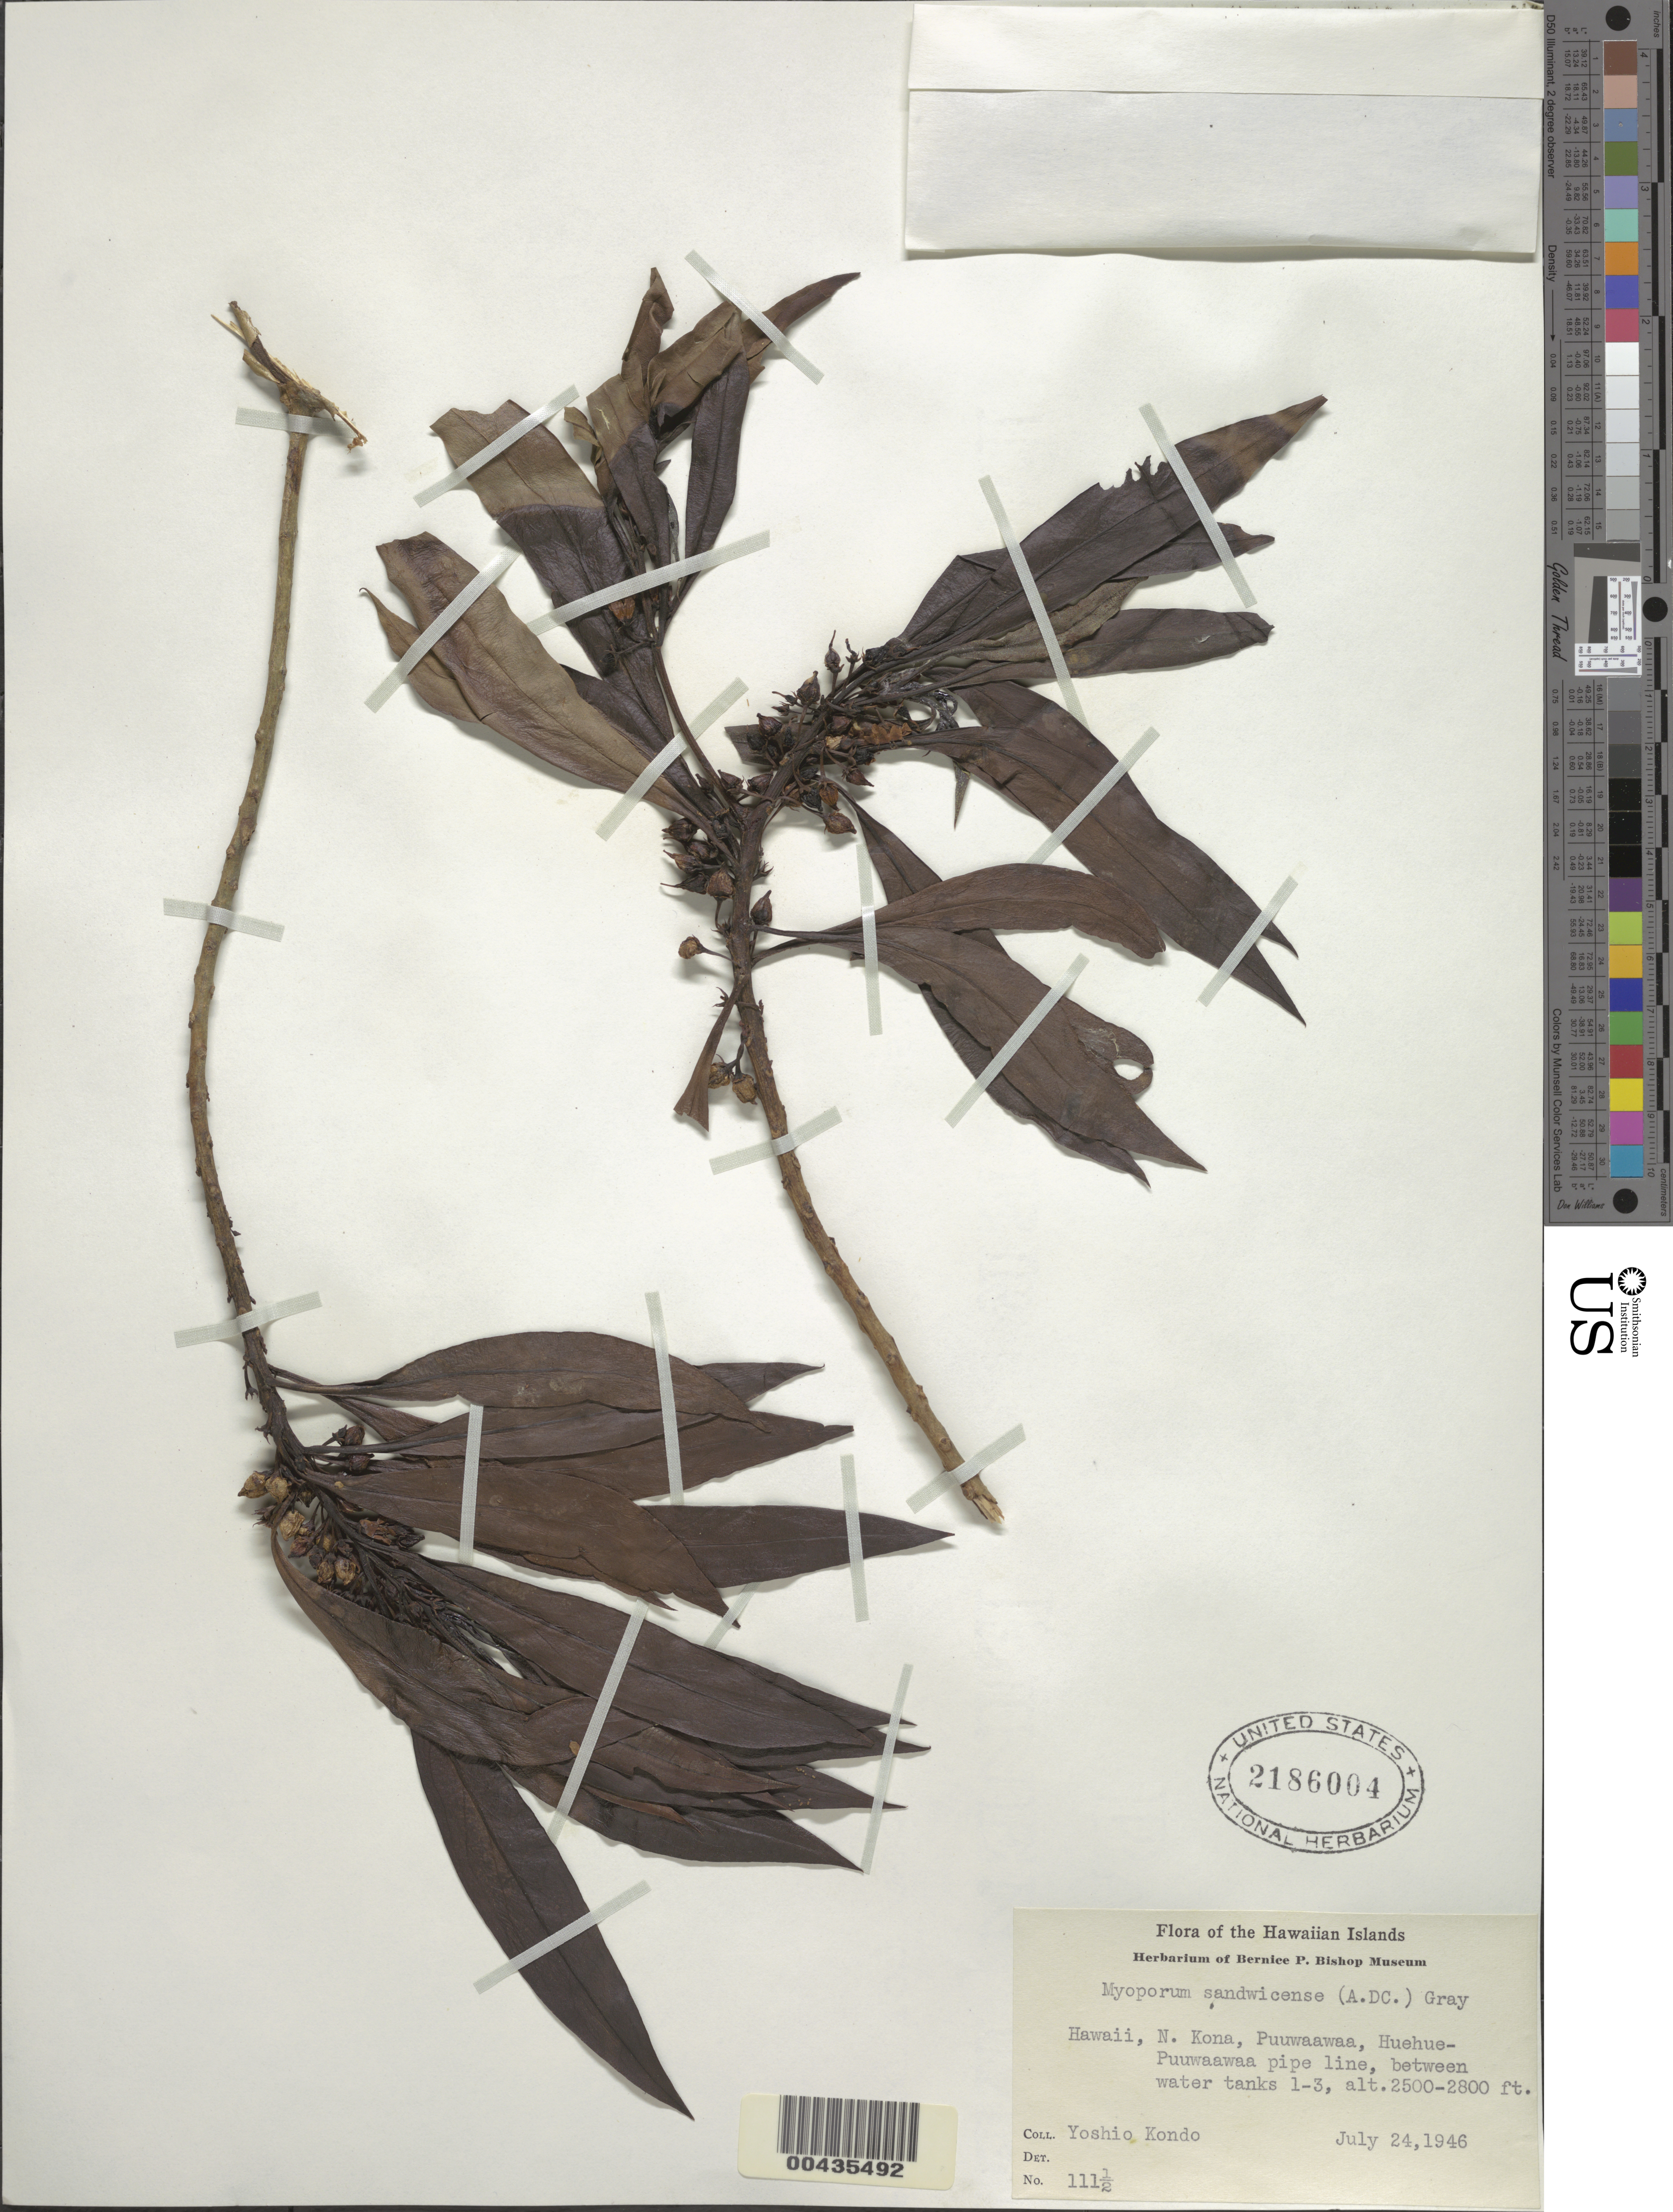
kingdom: Plantae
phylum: Tracheophyta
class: Magnoliopsida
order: Lamiales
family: Scrophulariaceae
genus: Myoporum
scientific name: Myoporum sandwicense subsp. sandwicense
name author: A. Gray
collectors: Y. Kondo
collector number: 111.5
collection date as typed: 24 Jul 1946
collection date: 1946-07-24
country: United States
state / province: Hawaii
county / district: Hawaii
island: Hawaii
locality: N. Nona, Puuwaawaa, Huehue-Puuwaawaa pipe line, between water tanks 1-3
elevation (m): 762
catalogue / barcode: US 2186004